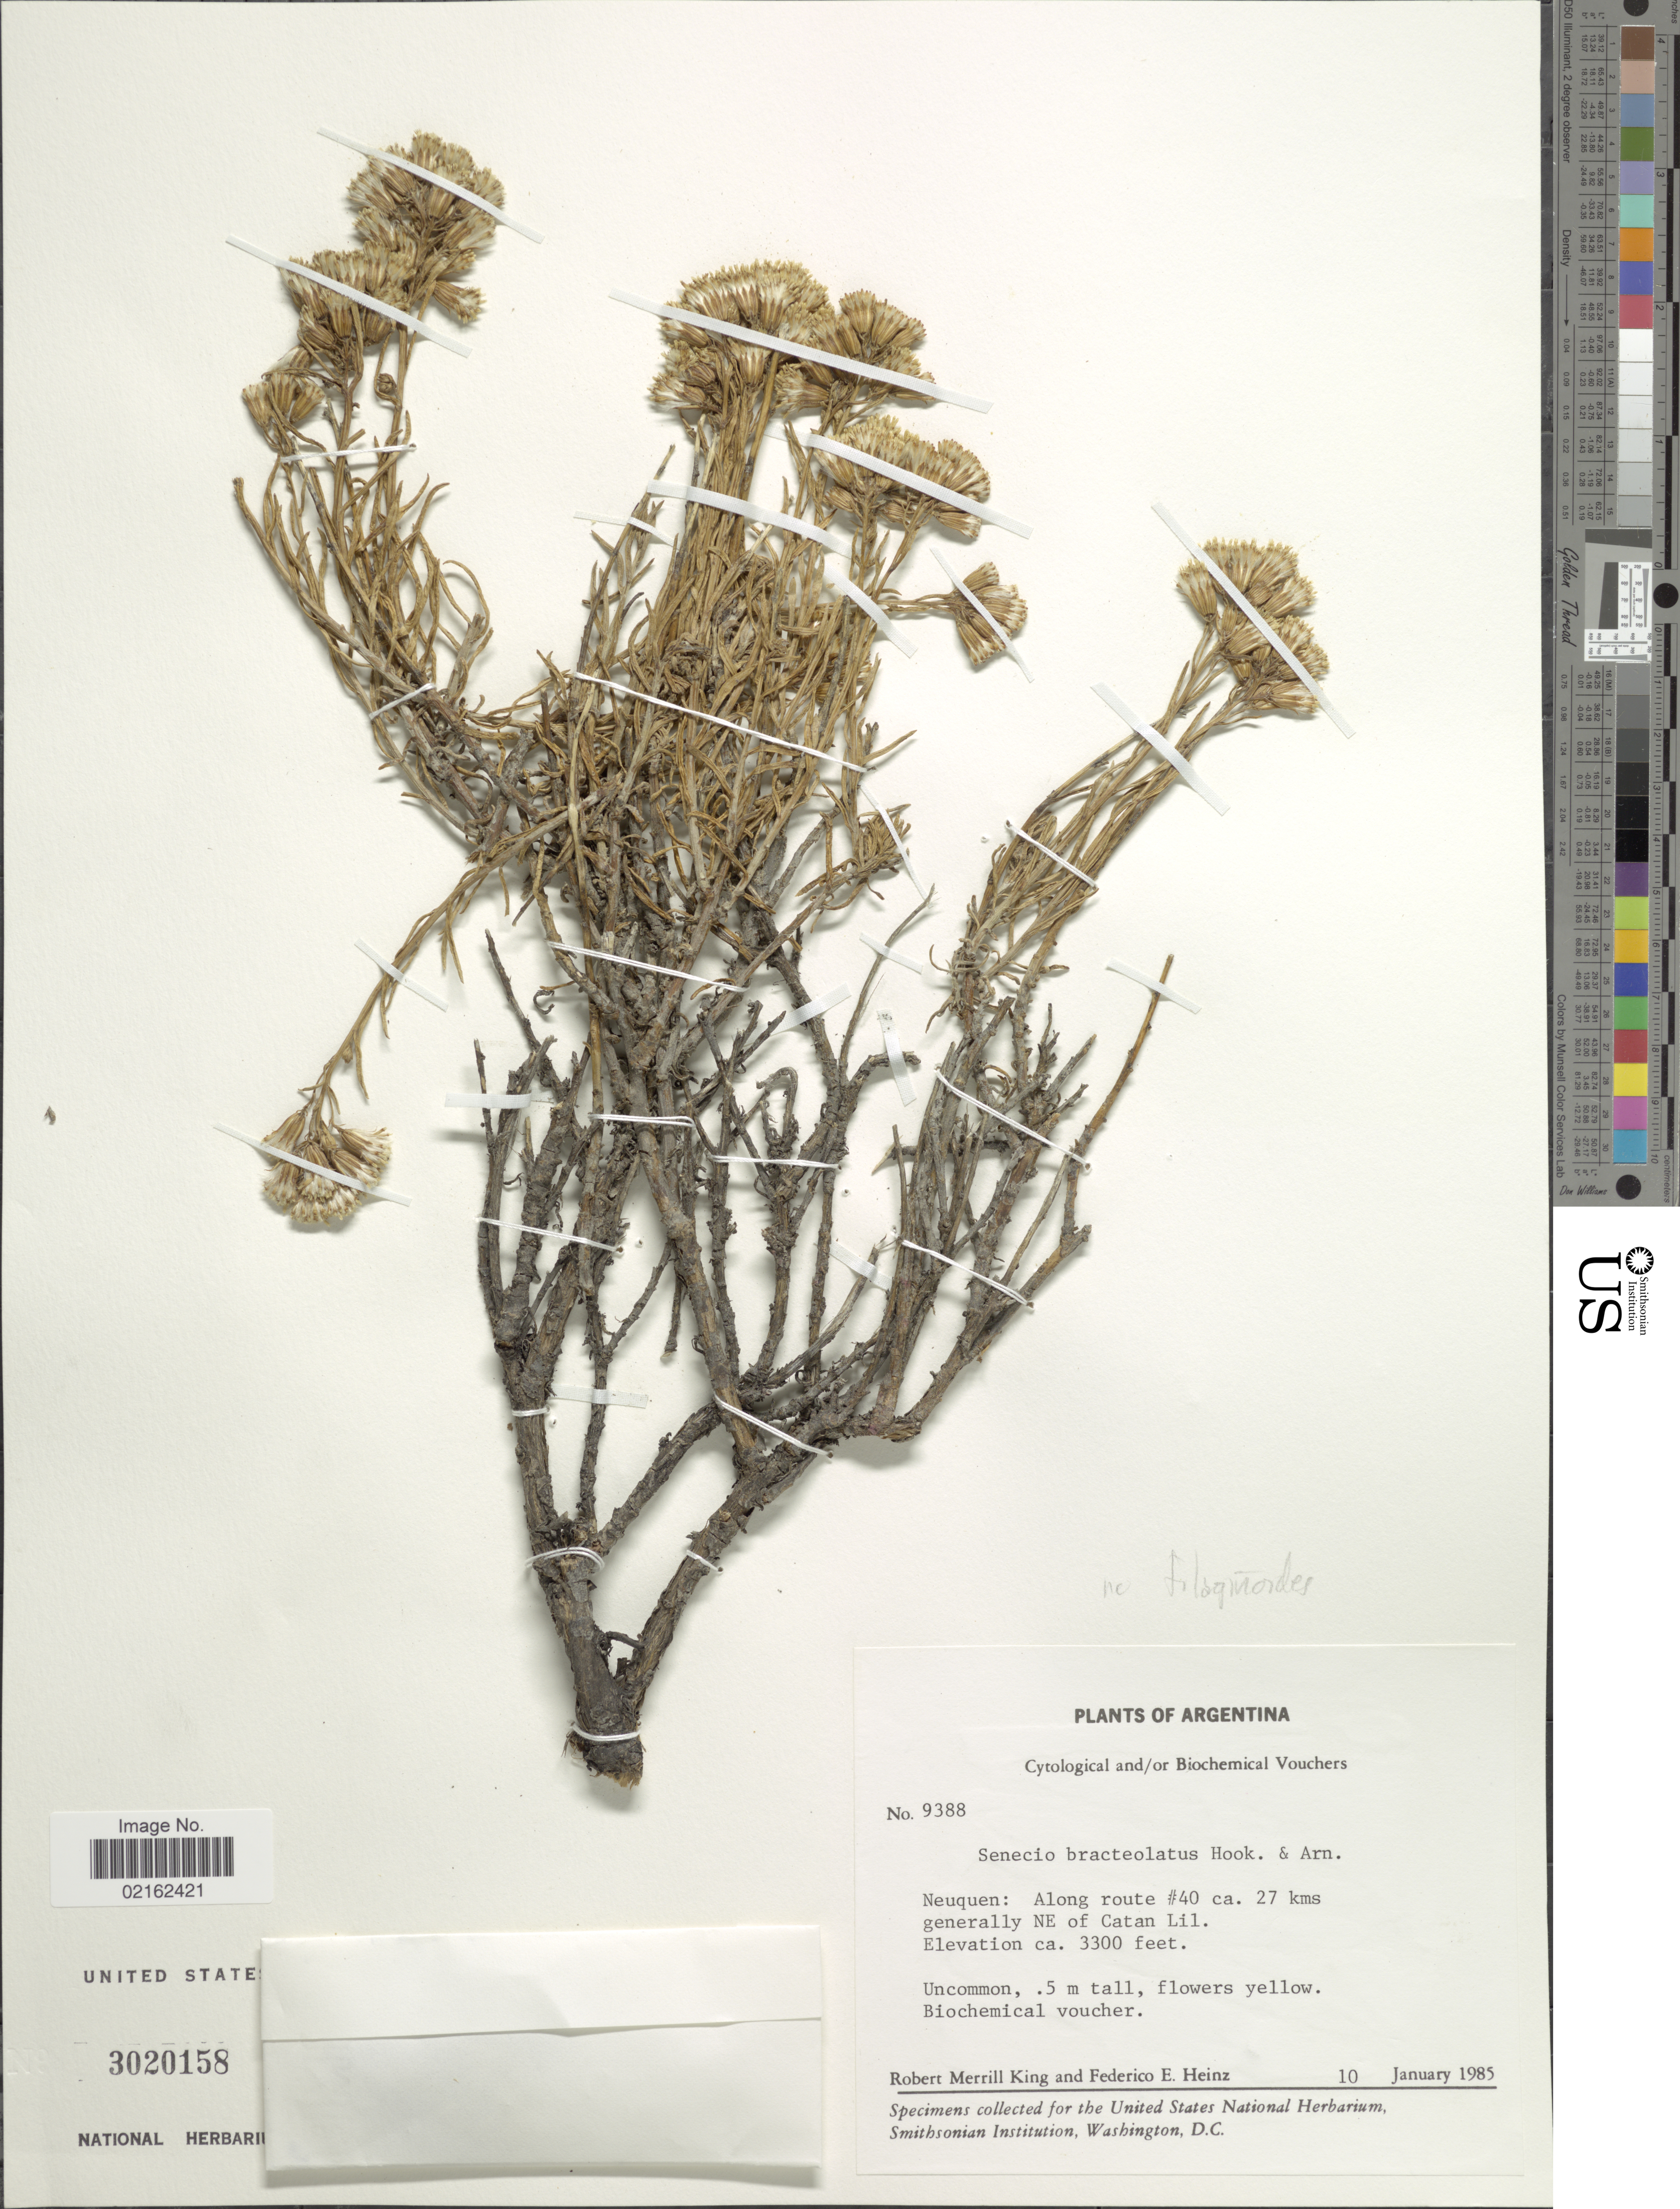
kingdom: Plantae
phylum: Tracheophyta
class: Magnoliopsida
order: Asterales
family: Asteraceae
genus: Senecio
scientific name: Senecio filaginoides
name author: DC.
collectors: R. M. King & F. Heinz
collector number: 9388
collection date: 1985-01-10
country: Argentina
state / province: Neuquen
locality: Along route # 40 ca 27 kms generally NE of Catan Lil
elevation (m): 1006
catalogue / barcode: US 3020158